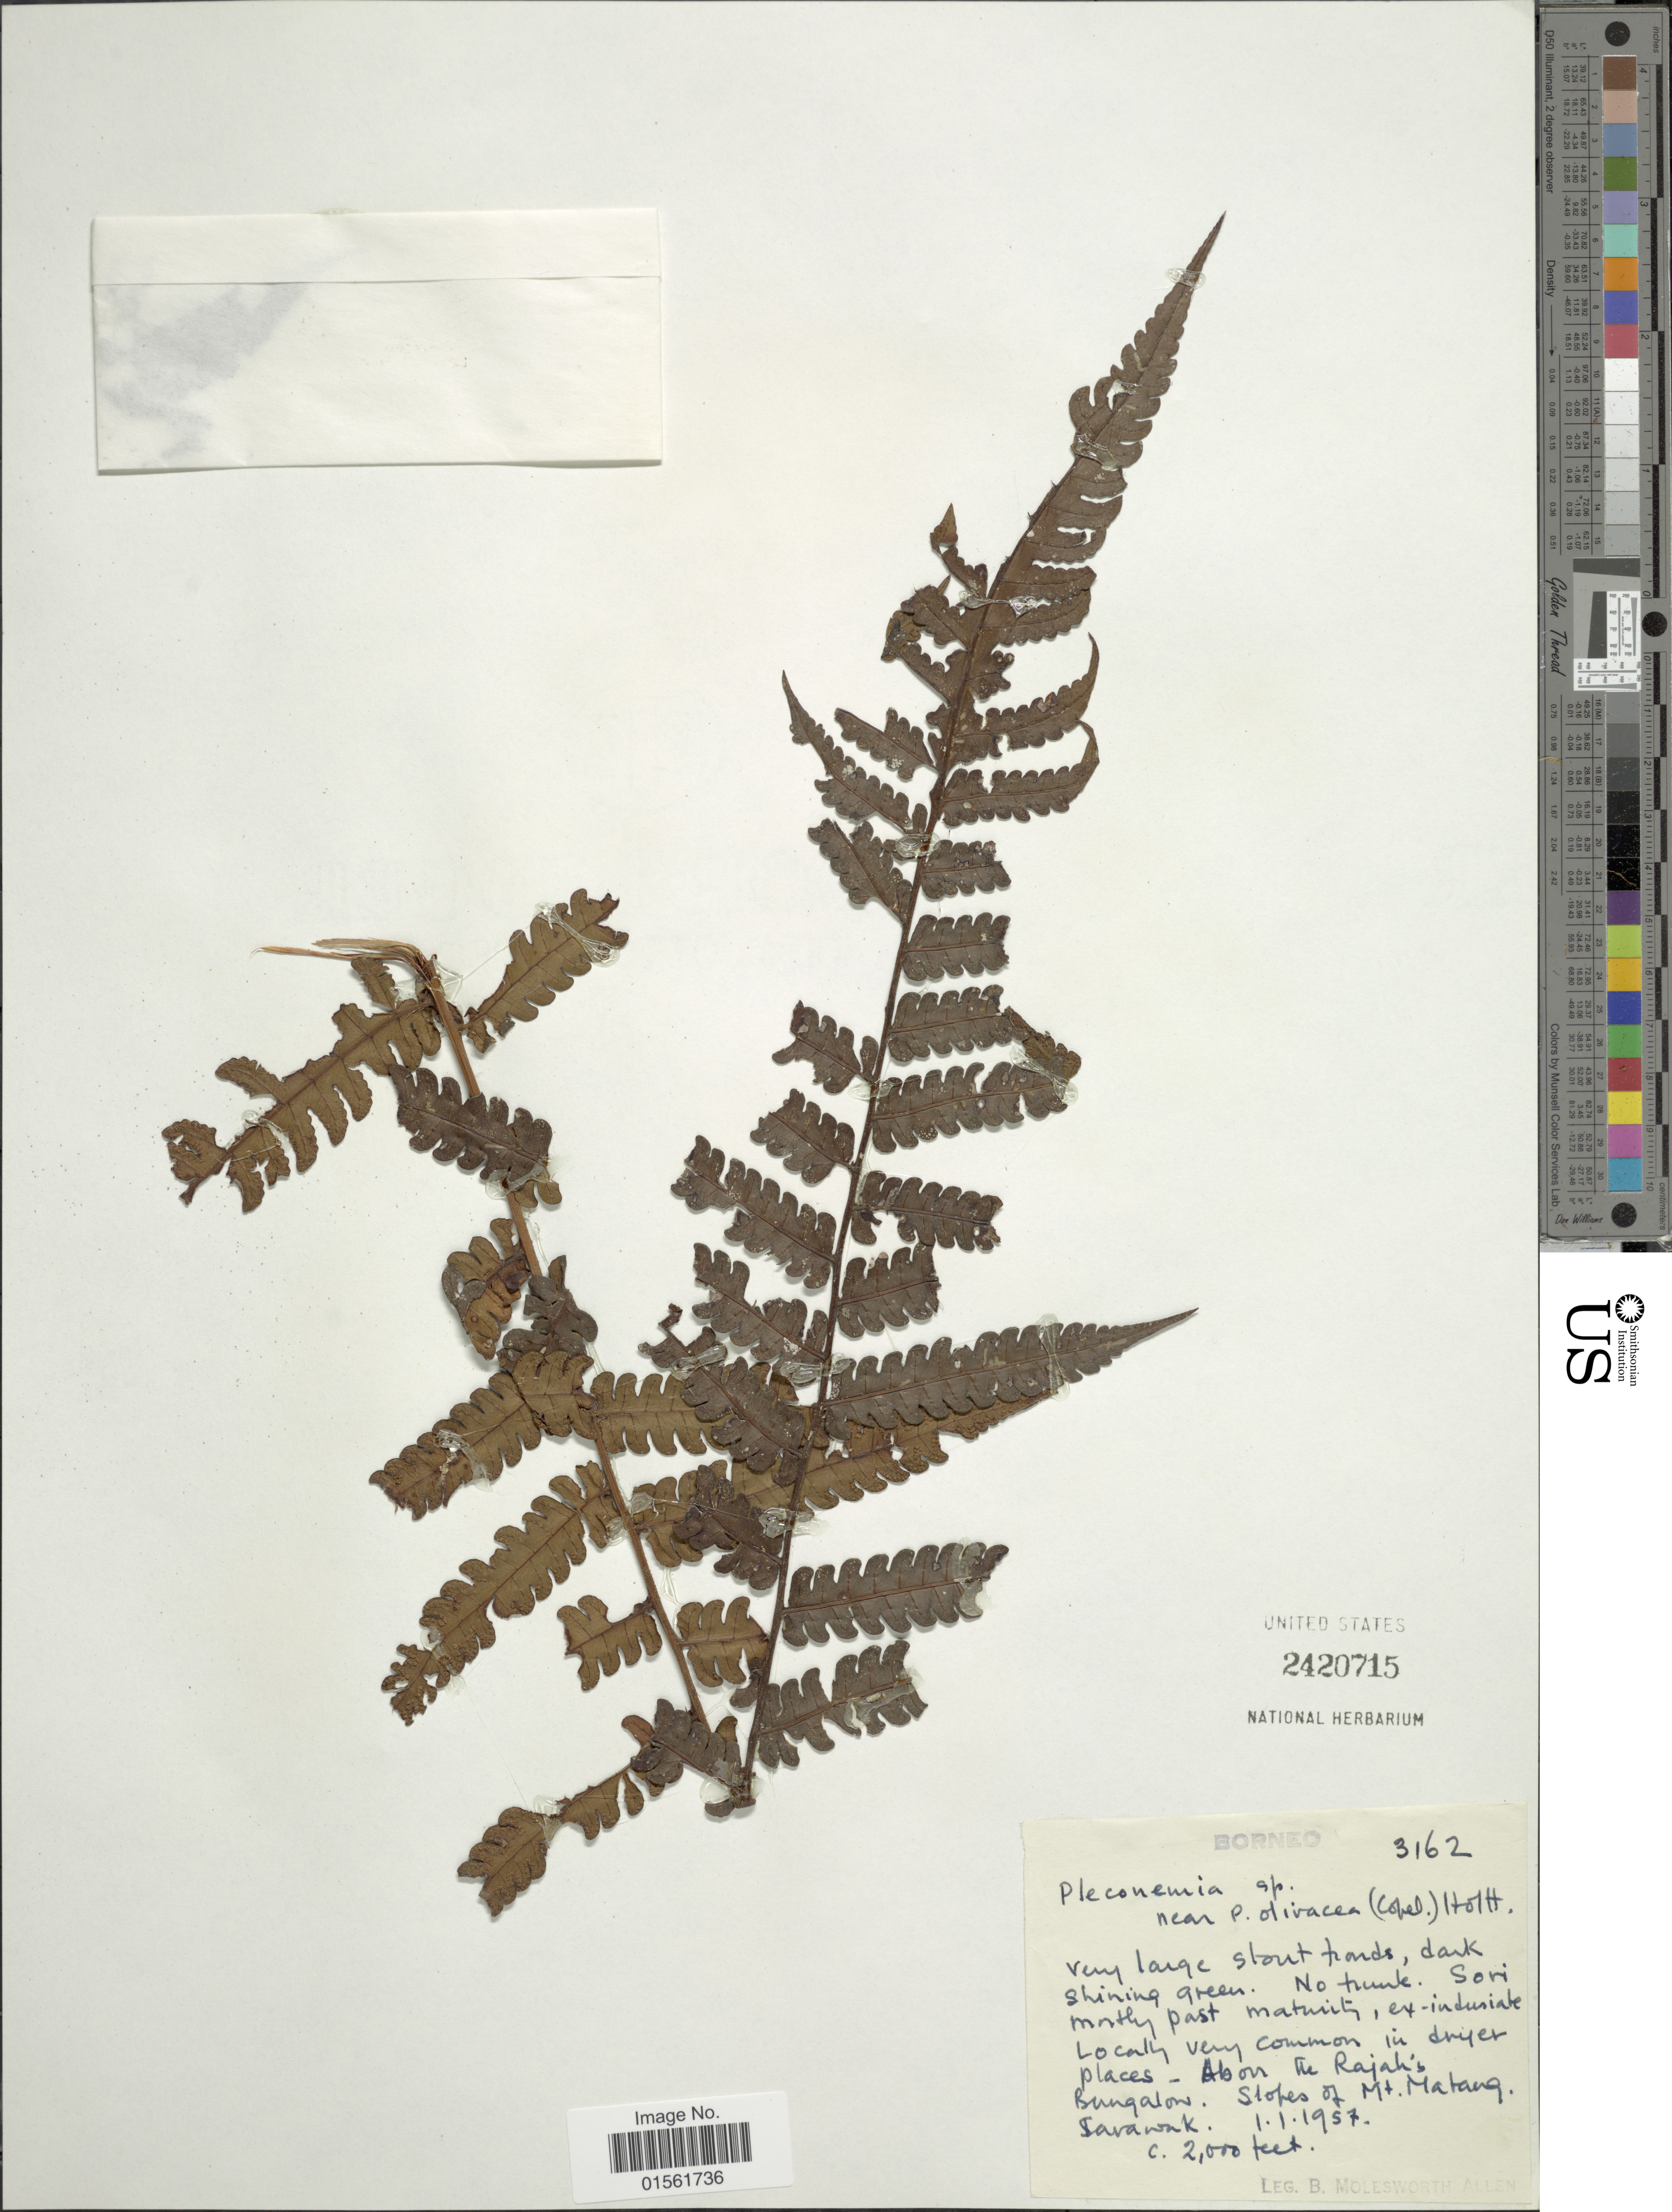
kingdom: Plantae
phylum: Tracheophyta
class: Polypodiopsida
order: Polypodiales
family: Dryopteridaceae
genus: Pleocnemia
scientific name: Pleocnemia olivacea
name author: (Copel.) Holttum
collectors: B. E. G. Molesworth-Allen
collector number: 3162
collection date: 1957-01-01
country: Malaysia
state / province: Sarawak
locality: Borneo. Above the Rajah's Bungalow. Slopes of Mt. Matang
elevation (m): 610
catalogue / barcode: US 2420715